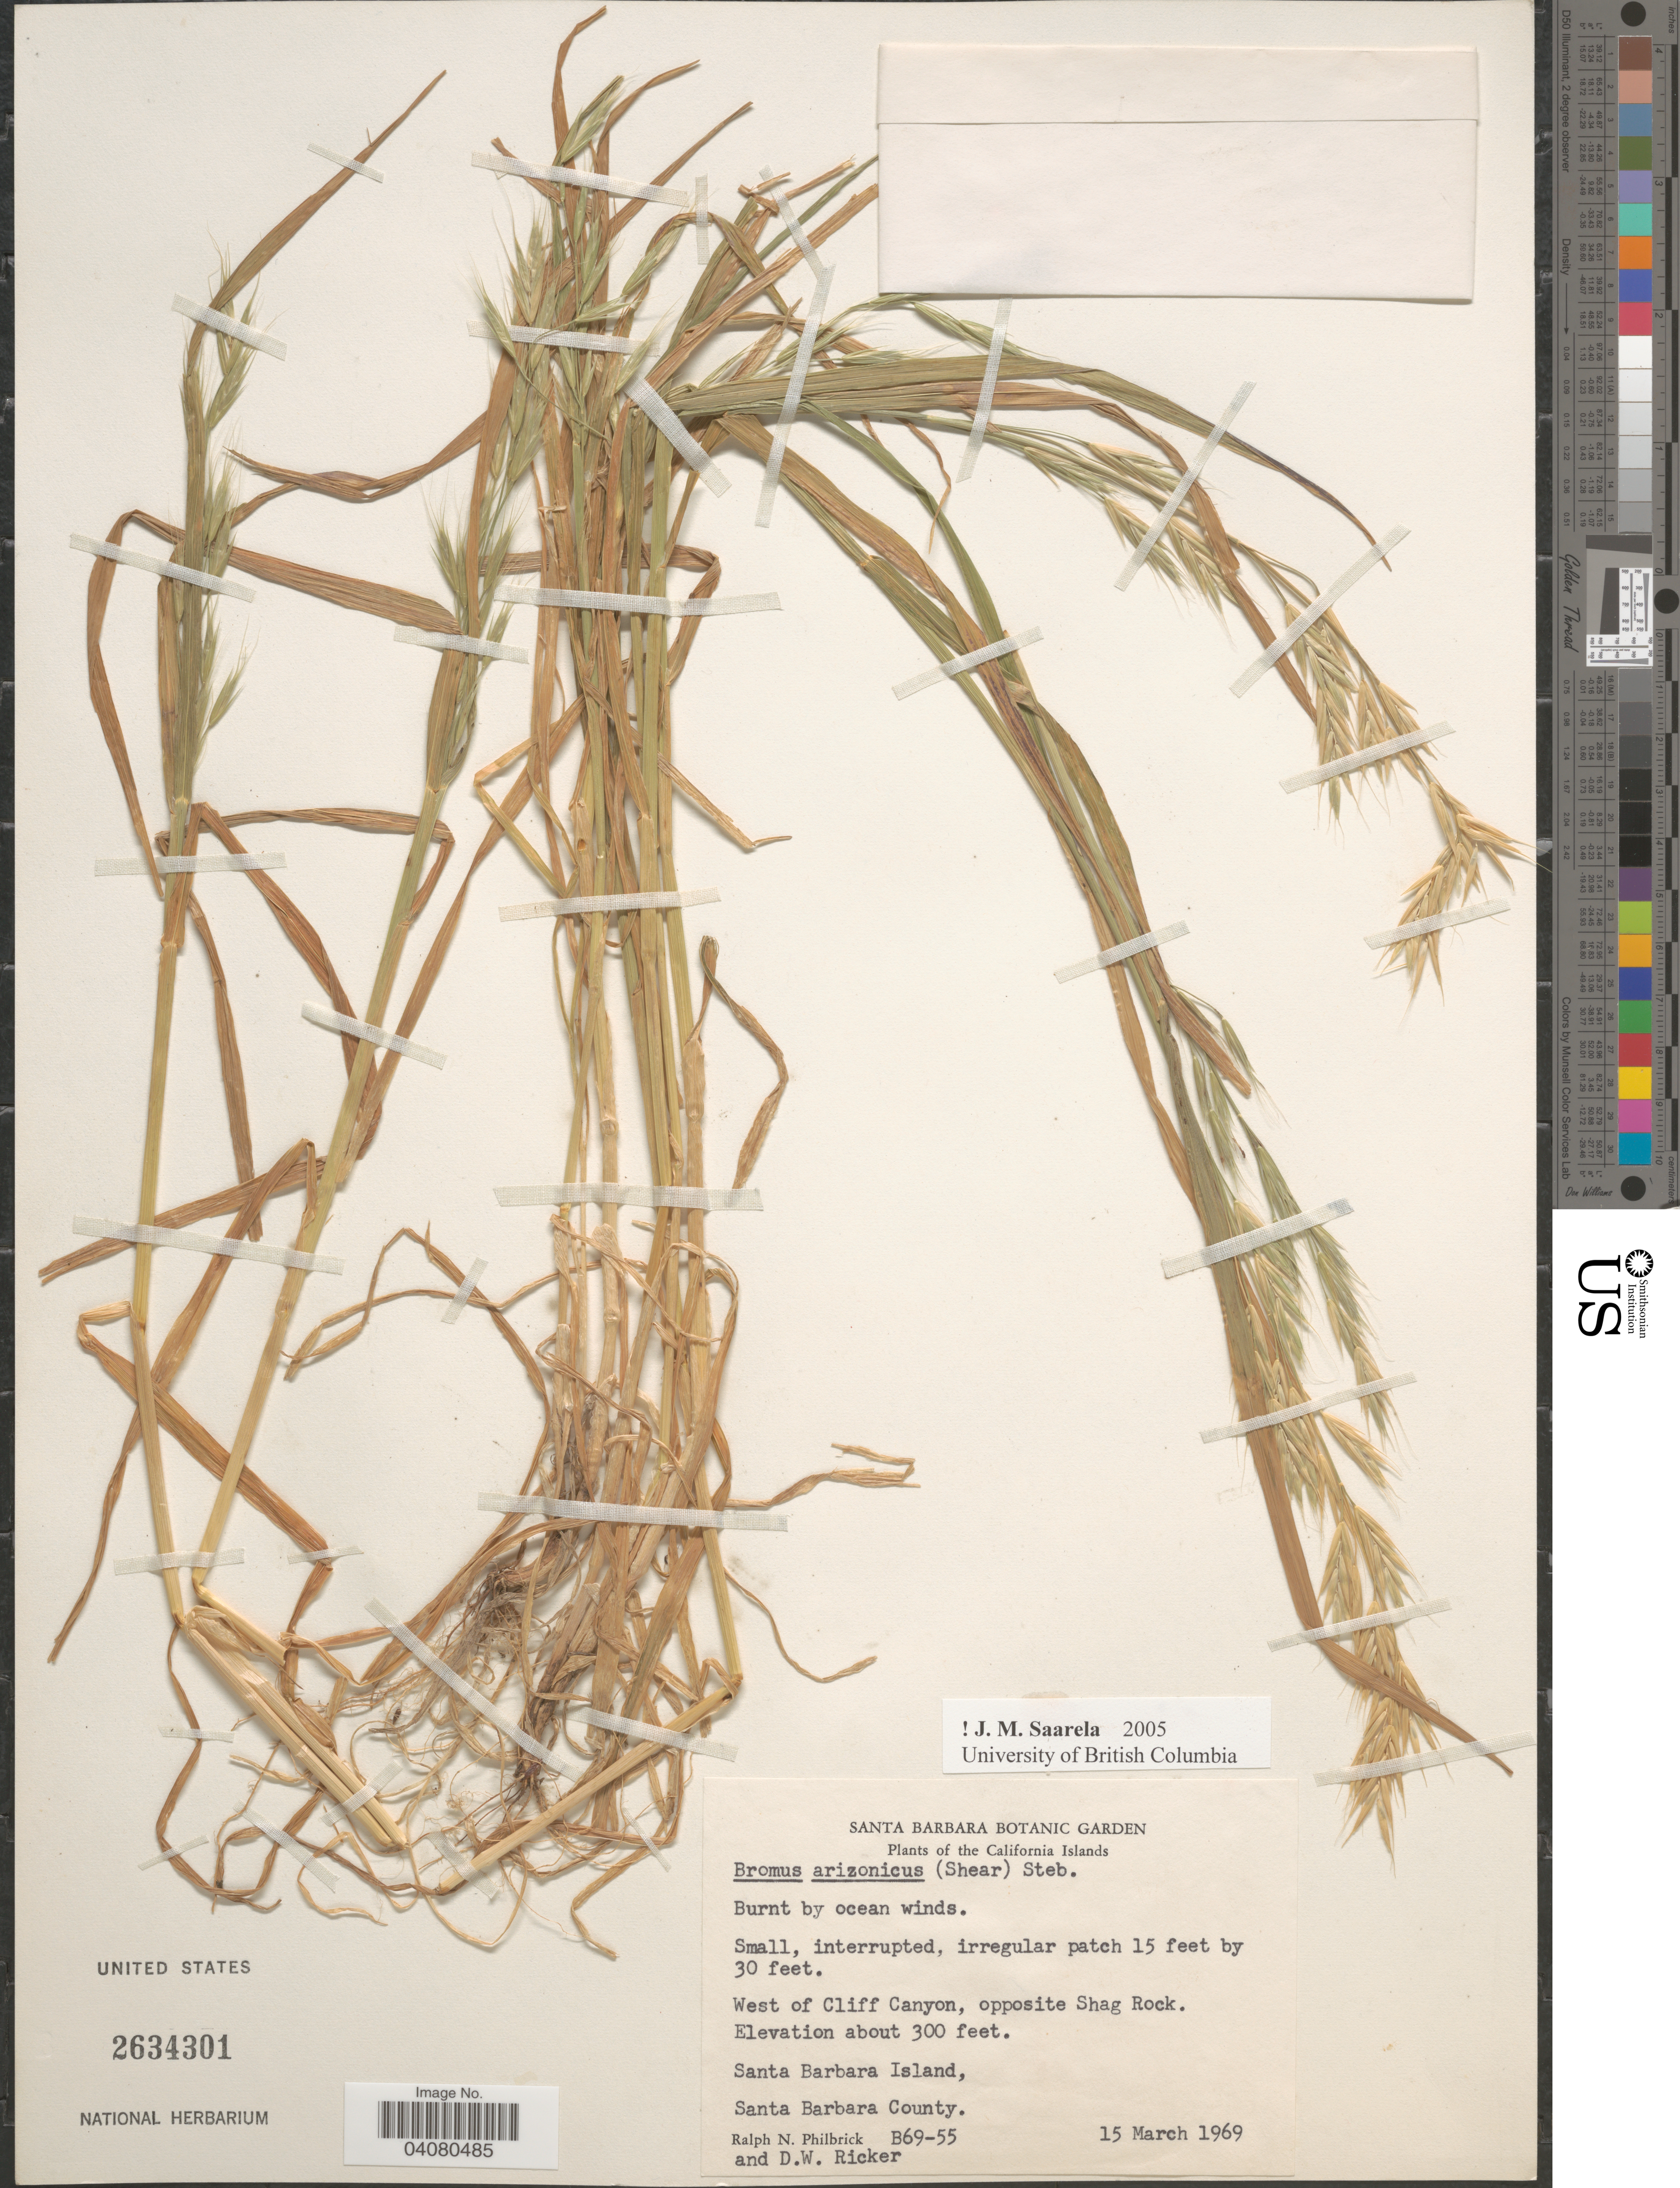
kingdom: Plantae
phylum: Tracheophyta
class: Liliopsida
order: Poales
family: Poaceae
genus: Bromus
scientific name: Bromus arenarius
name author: Labill.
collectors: R. Philbrick & D. Ricker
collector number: B69-55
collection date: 1969-03-15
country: United States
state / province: California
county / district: Santa Barbara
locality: The California Islands. West ofCliff Canyon, opposite Shag Rock. Santa Barbara Island, Santa Barbara County.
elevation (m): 91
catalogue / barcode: US 2634301